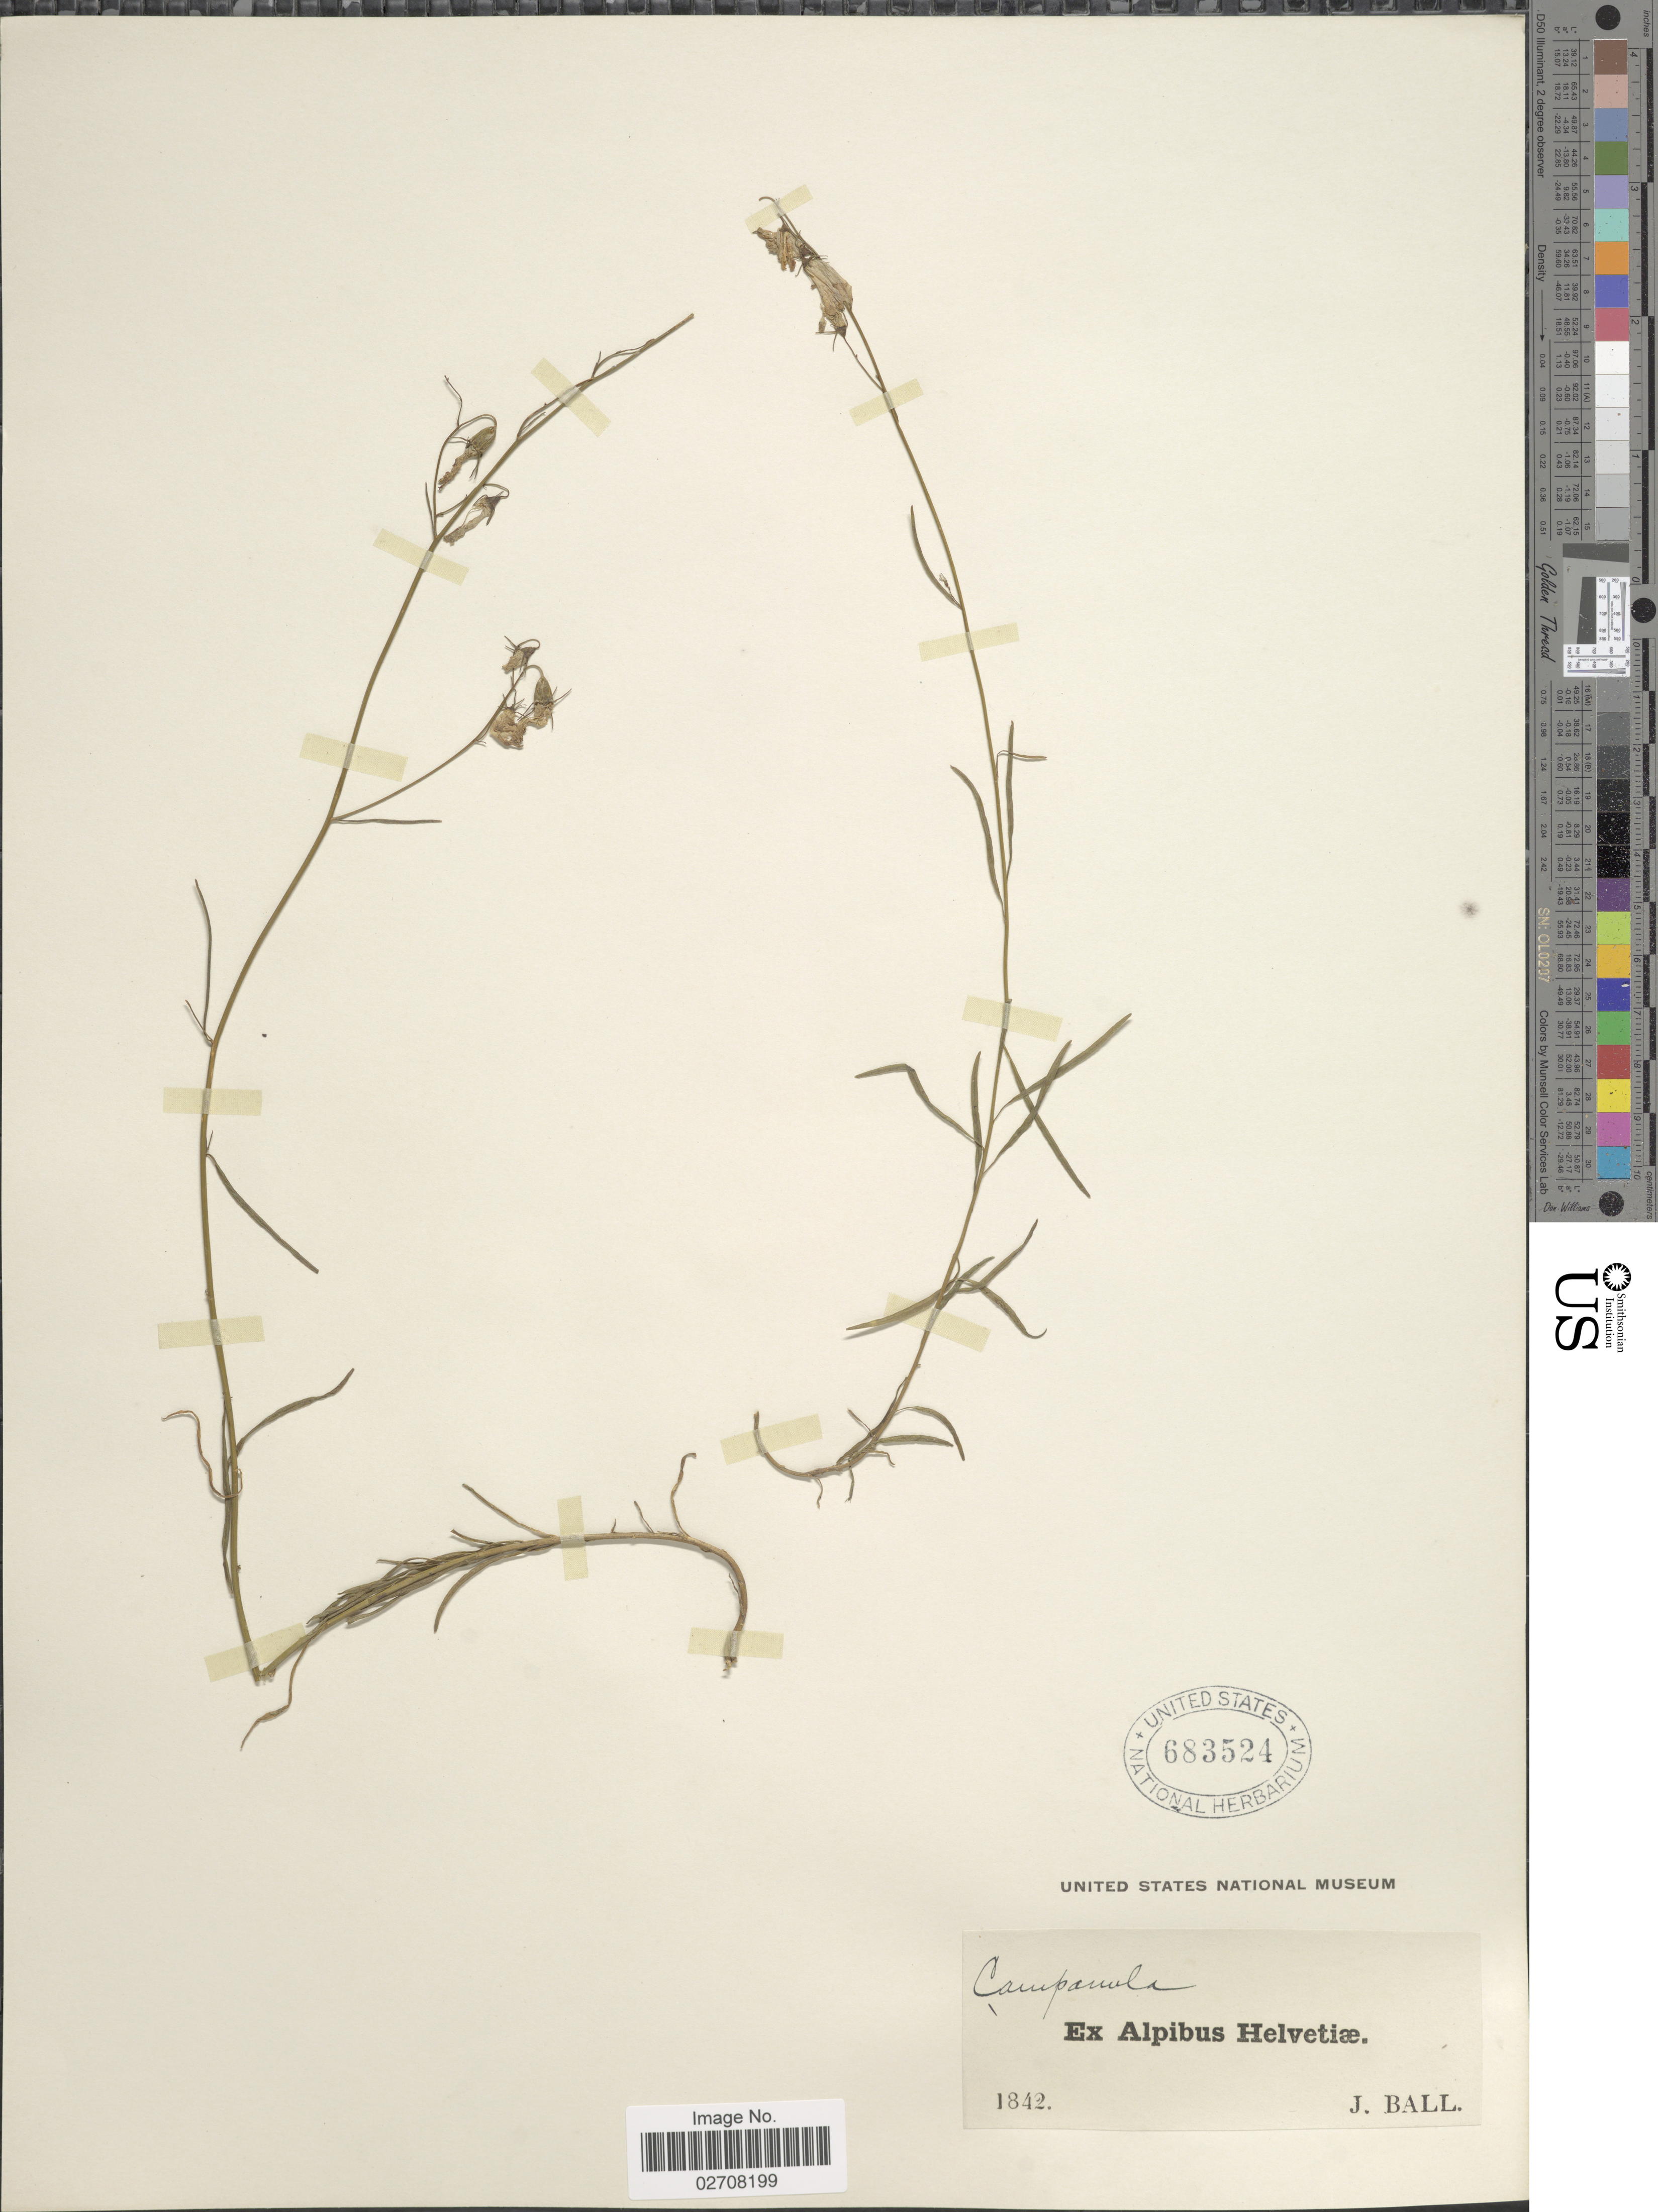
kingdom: Plantae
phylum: Tracheophyta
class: Magnoliopsida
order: Asterales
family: Campanulaceae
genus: Campanula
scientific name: Campanula sp.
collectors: J. Ball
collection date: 1842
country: Switzerland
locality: Alpibus Helvetiae.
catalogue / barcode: US 683524